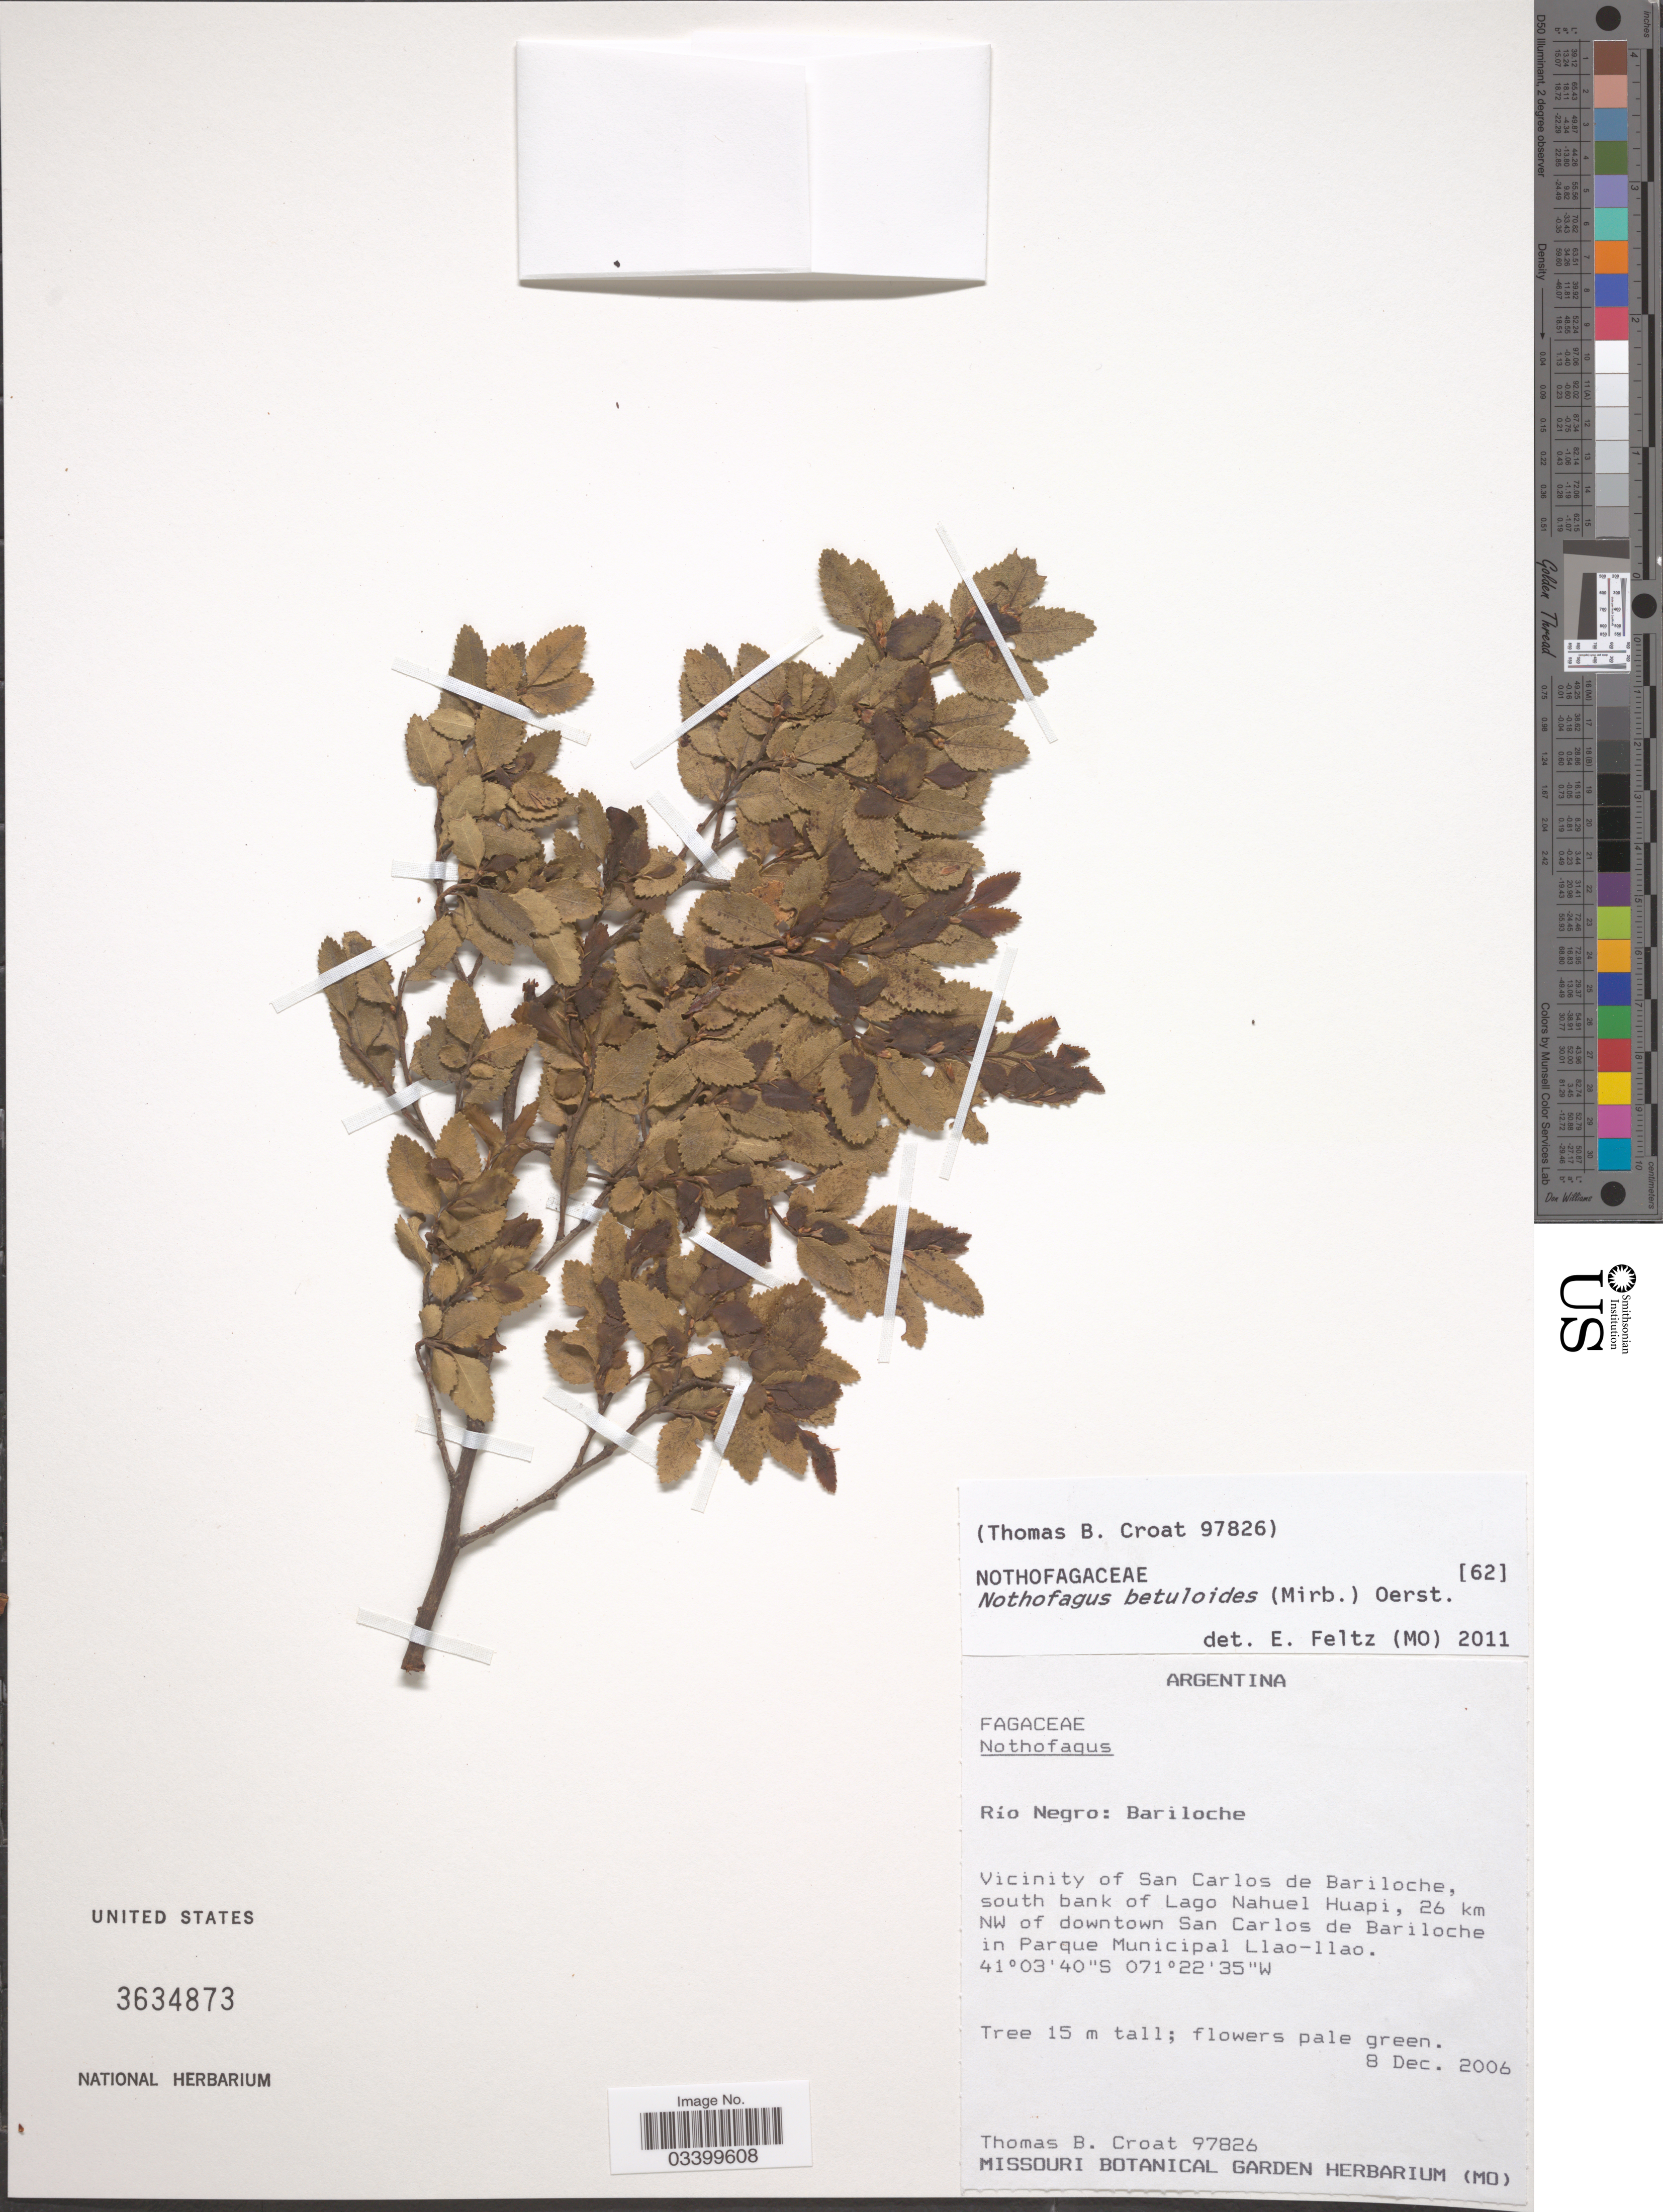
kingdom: Plantae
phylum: Tracheophyta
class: Magnoliopsida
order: Fagales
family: Nothofagaceae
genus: Nothofagus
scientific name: Nothofagus betuloides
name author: (Mirb.) Oerst.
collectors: T. B. Croat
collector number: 97826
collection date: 2006-12-08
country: Argentina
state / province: Rio Negro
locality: Bariloche. Vicinity of San Carlos de Bariloche, south bank of Lago Nahuel Huapi, 26 km NW of downtown San Carlos de Bariloche in Parque Municipal Llao-Ilao.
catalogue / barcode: US 3634873